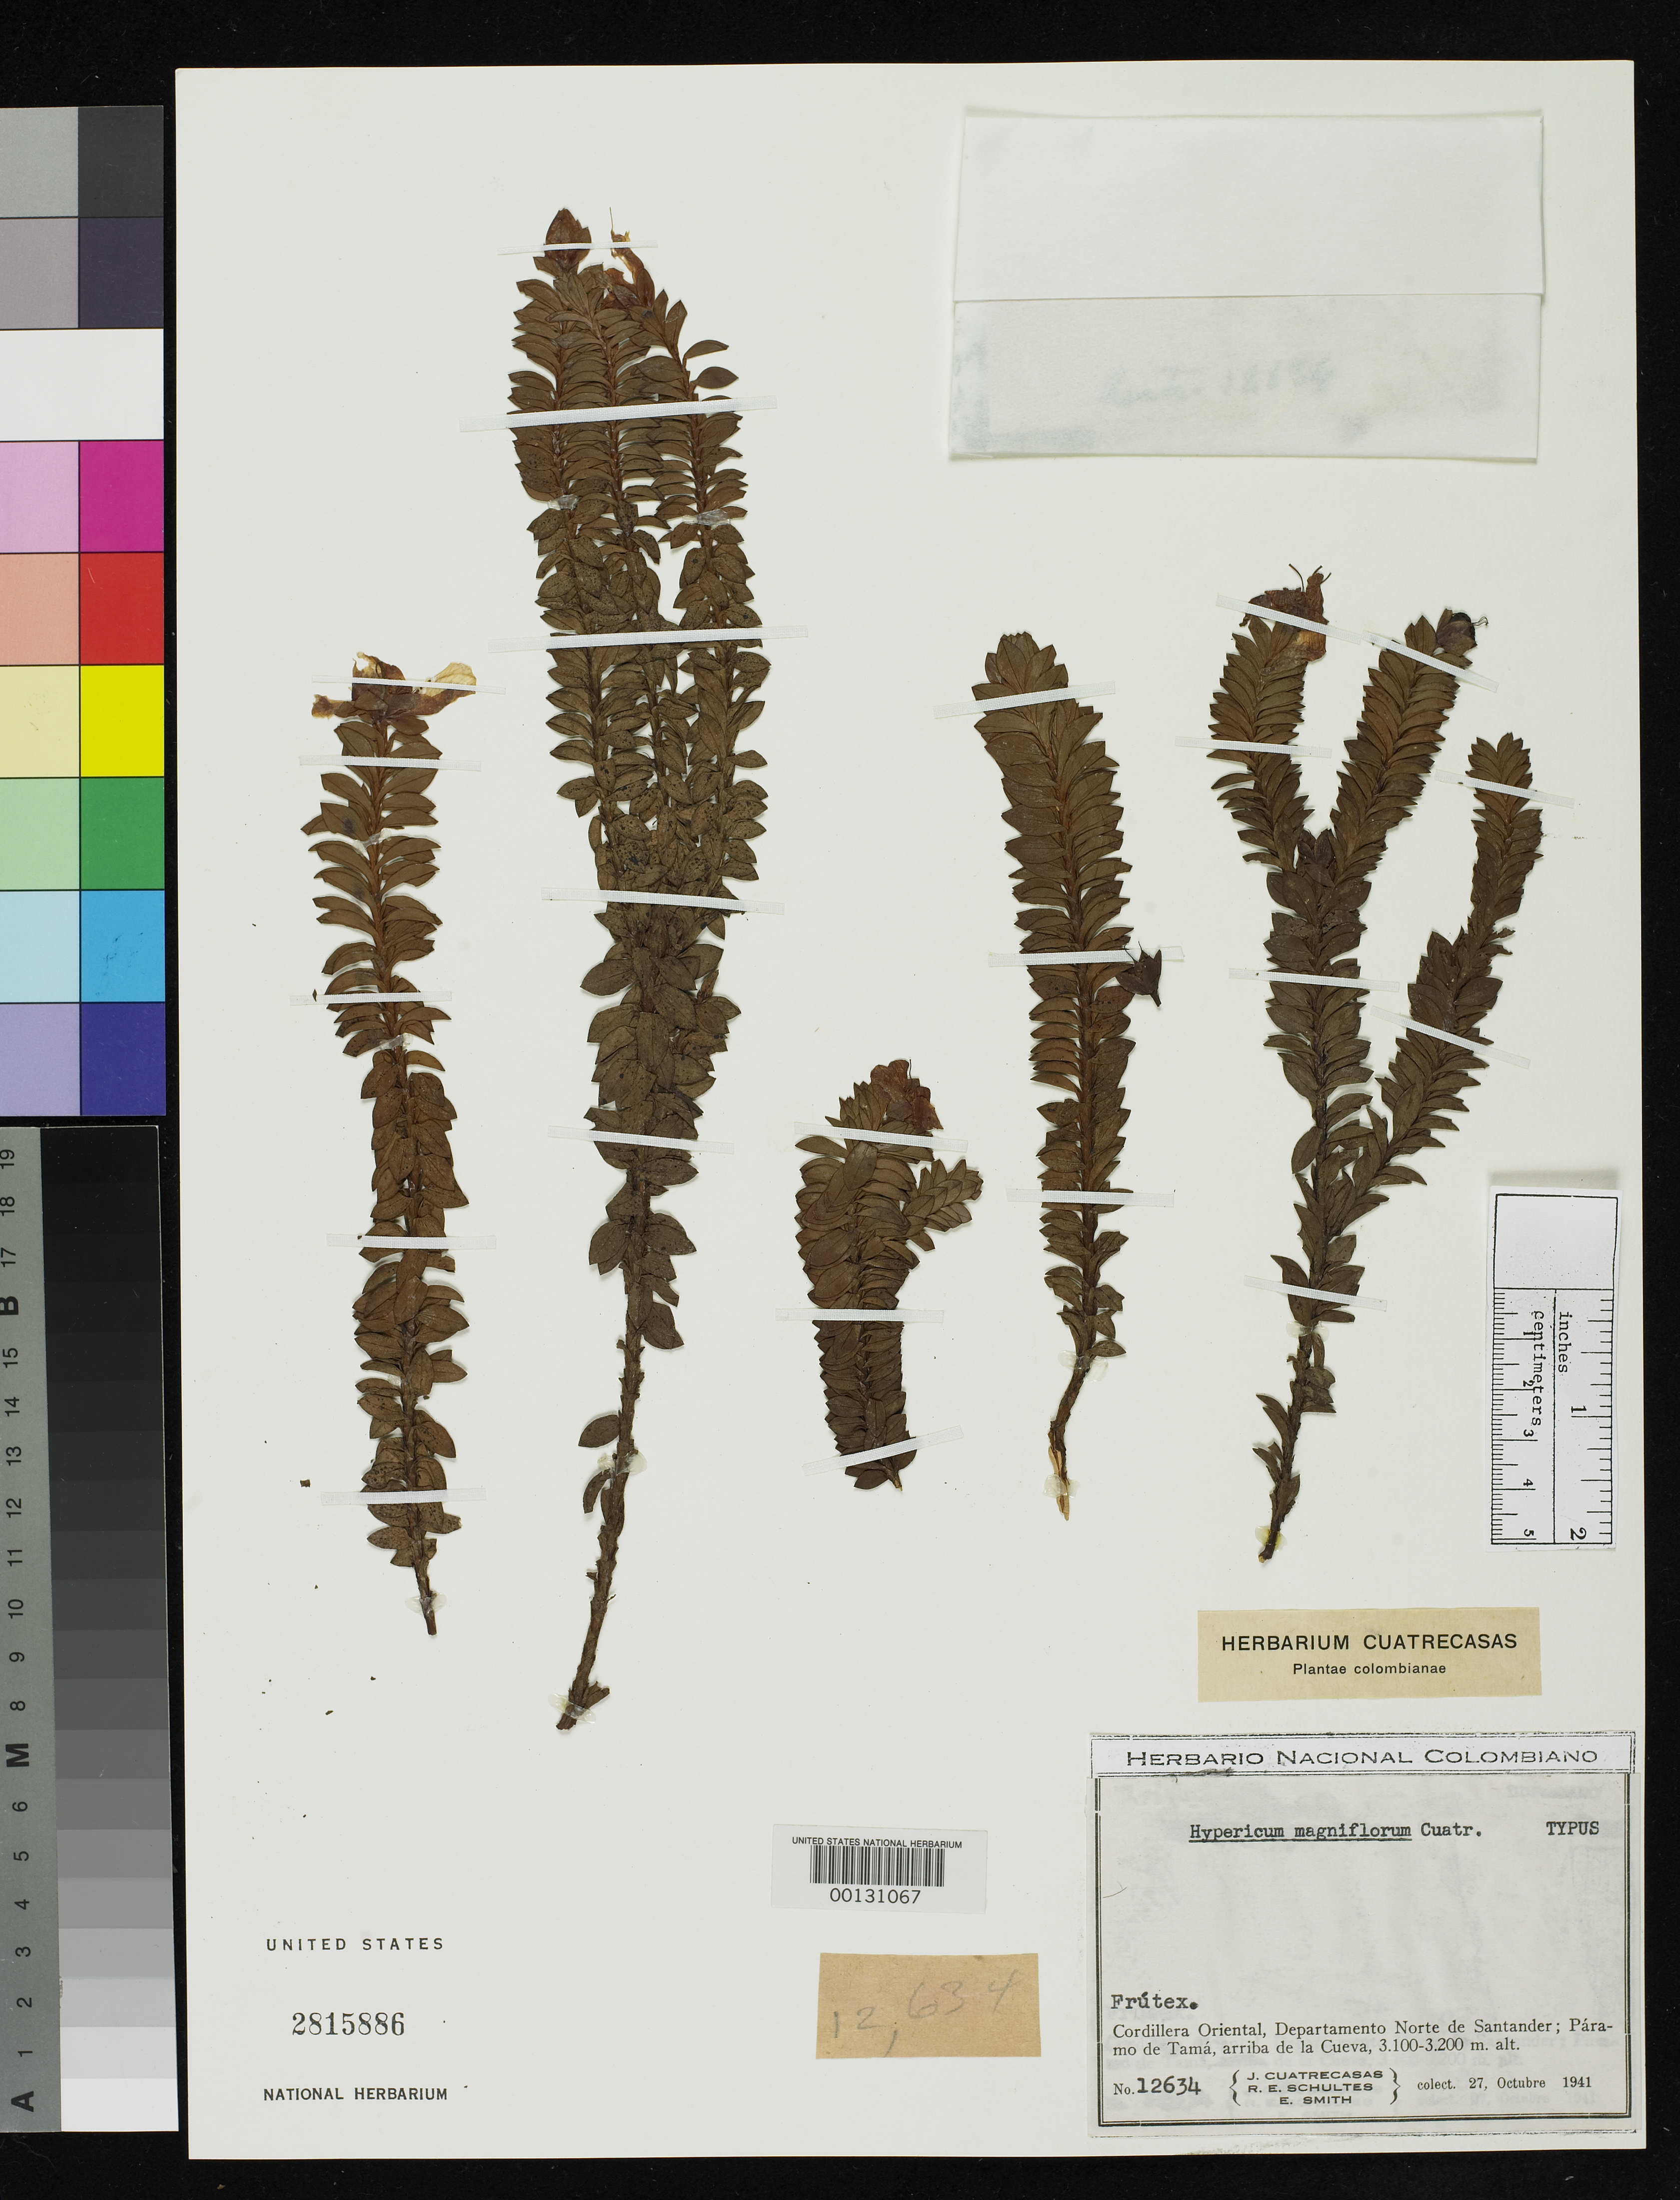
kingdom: Plantae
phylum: Tracheophyta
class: Magnoliopsida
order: Malpighiales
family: Hypericaceae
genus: Hypericum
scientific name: Hypericum magniflorum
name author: Cuatrec.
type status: Isotype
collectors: J. Cuatrecasas, R. E. Schultes & C. E. Smith Jr.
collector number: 12634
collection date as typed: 27 Oct 1941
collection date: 1941-10-27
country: Colombia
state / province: Norte de Santander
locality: Paramode Tama, Arriba de La Cueva.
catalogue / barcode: US 2815886